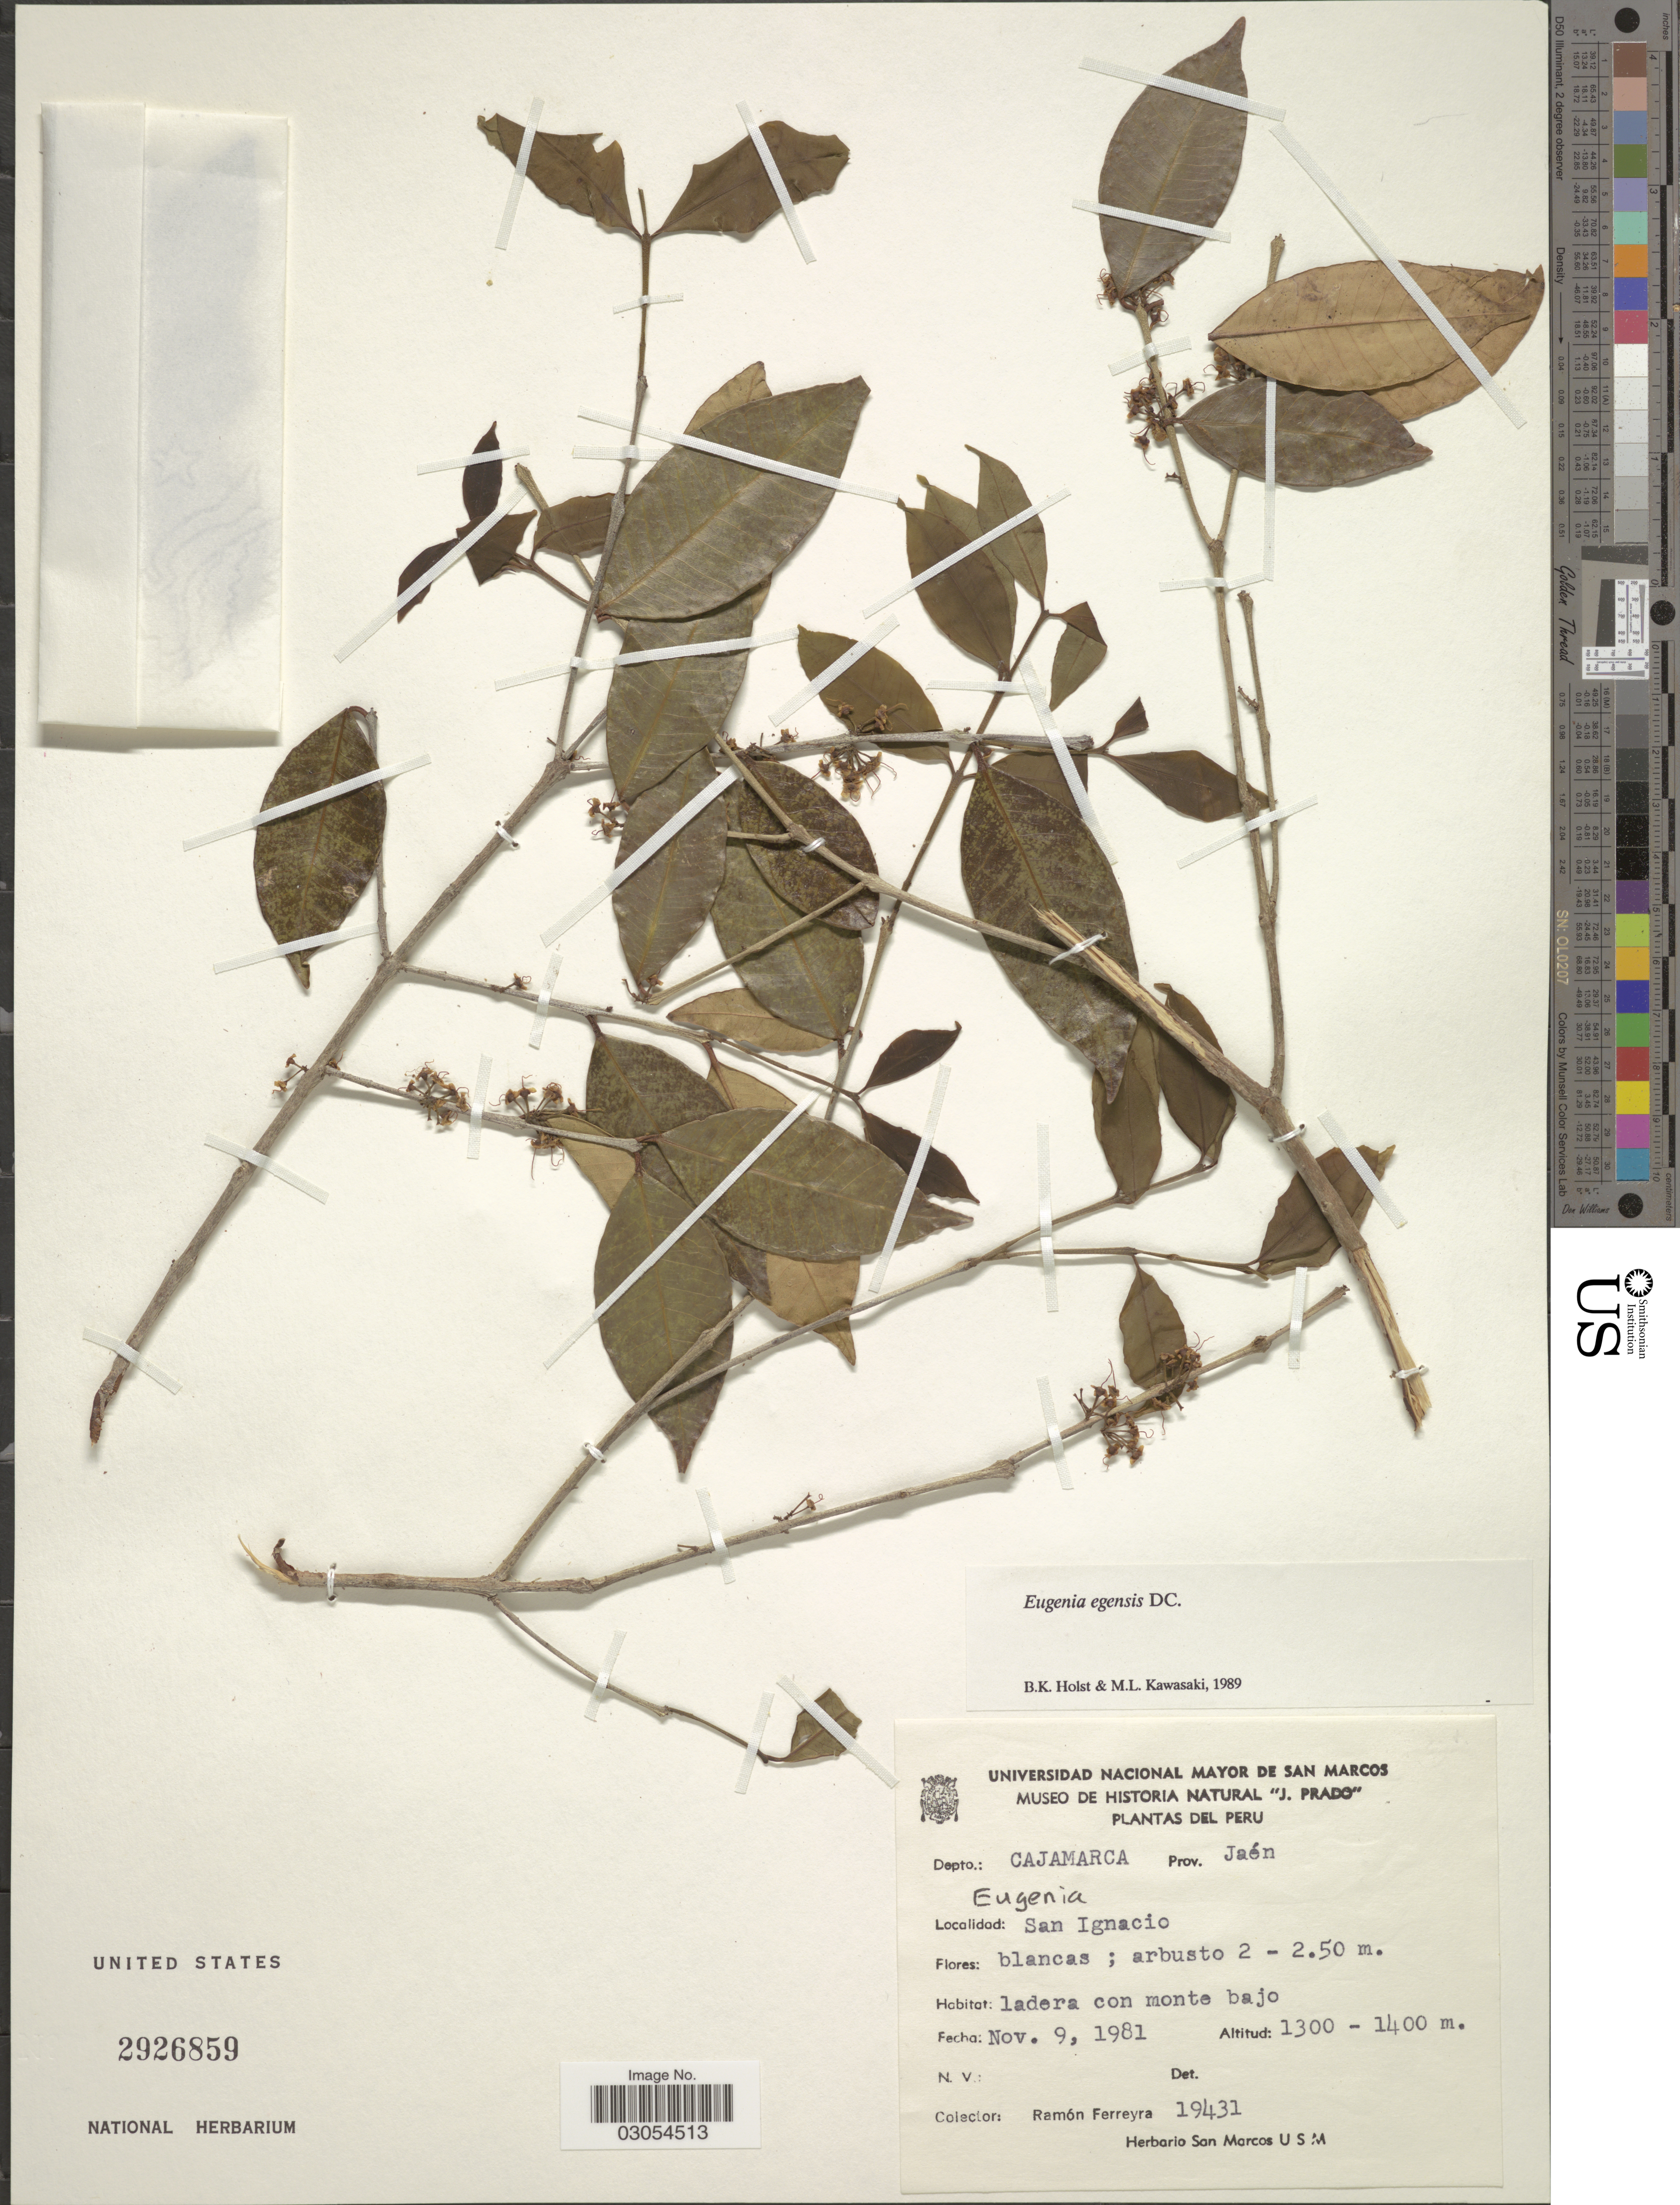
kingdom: Plantae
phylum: Tracheophyta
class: Magnoliopsida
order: Myrtales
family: Myrtaceae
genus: Eugenia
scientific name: Eugenia egensis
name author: DC.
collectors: R. A. Ferreyra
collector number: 19431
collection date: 1981-11-09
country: Peru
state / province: Cajamarca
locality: Depto.: Cajamarca, Prov. Jaén. San Ignacio.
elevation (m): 1300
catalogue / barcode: US 2926859